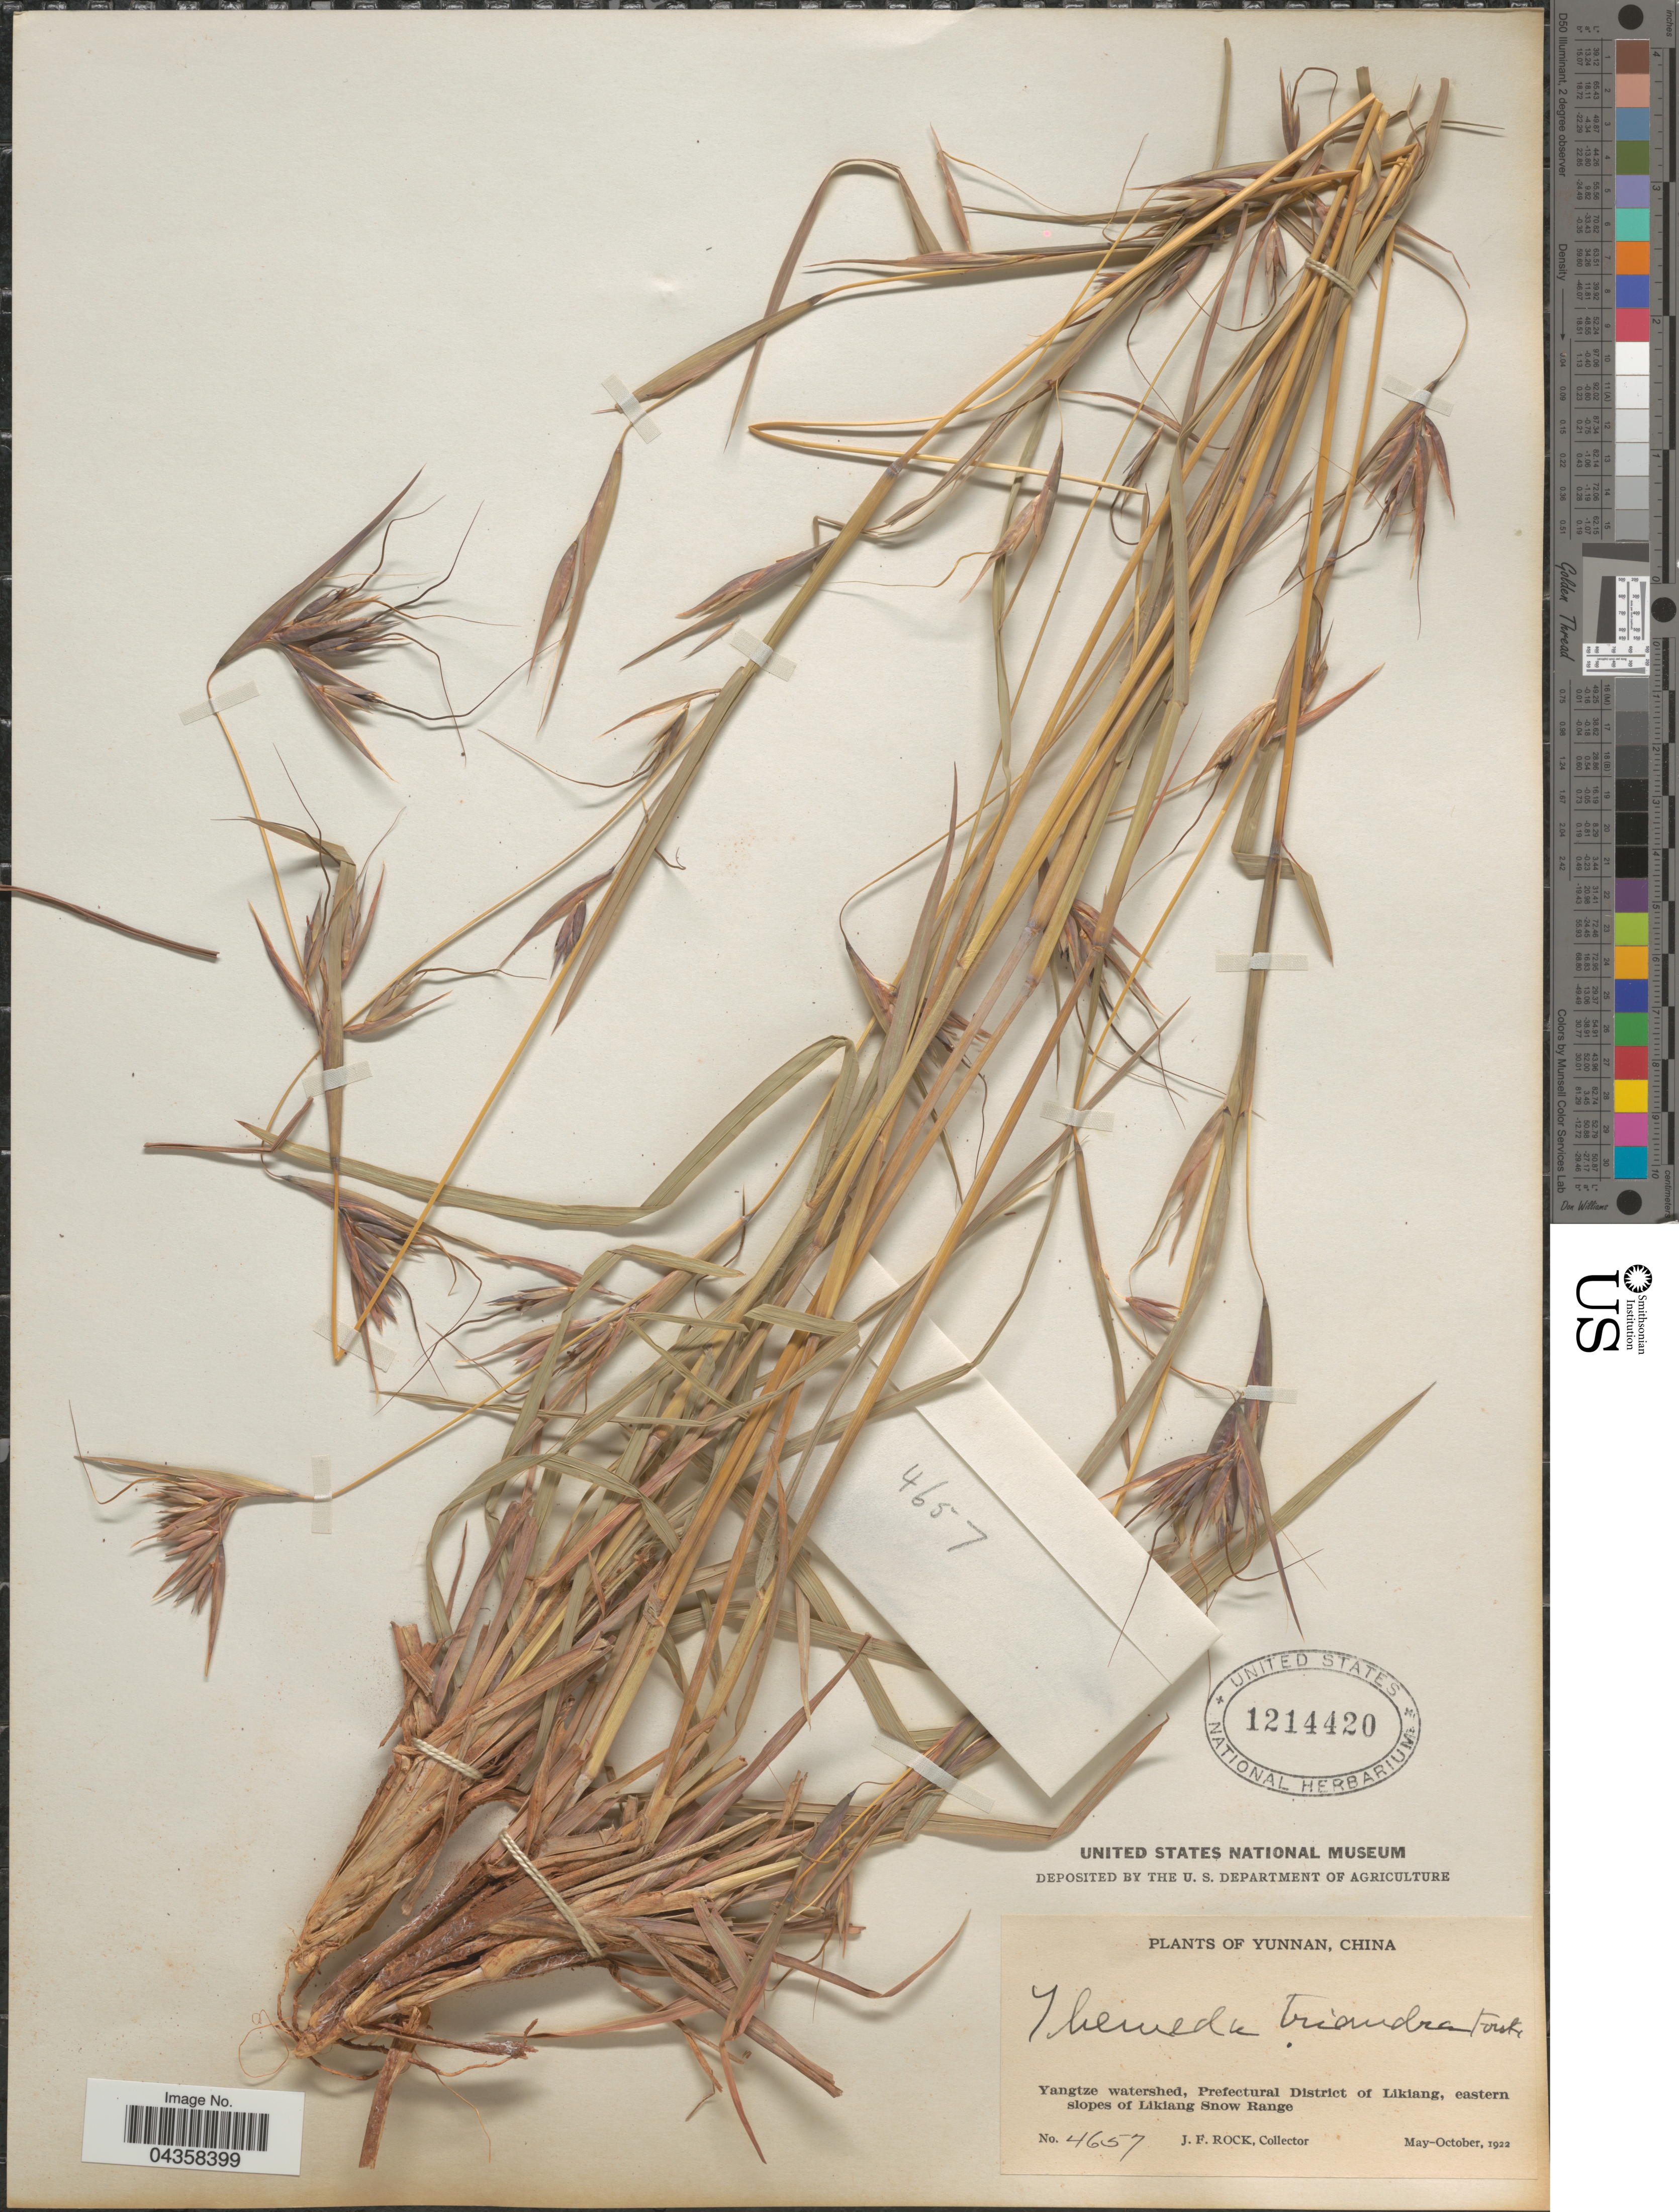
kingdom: Plantae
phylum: Tracheophyta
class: Liliopsida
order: Poales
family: Poaceae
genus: Themeda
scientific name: Themeda triandra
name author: Forssk.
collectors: J. Rock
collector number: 4657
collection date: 1922-05/1922-10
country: China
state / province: Yunnan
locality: Yangtze watershed, Prefectural District of Likiang, eastern slopes of Likiang Snow Range.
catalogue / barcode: US 1214420